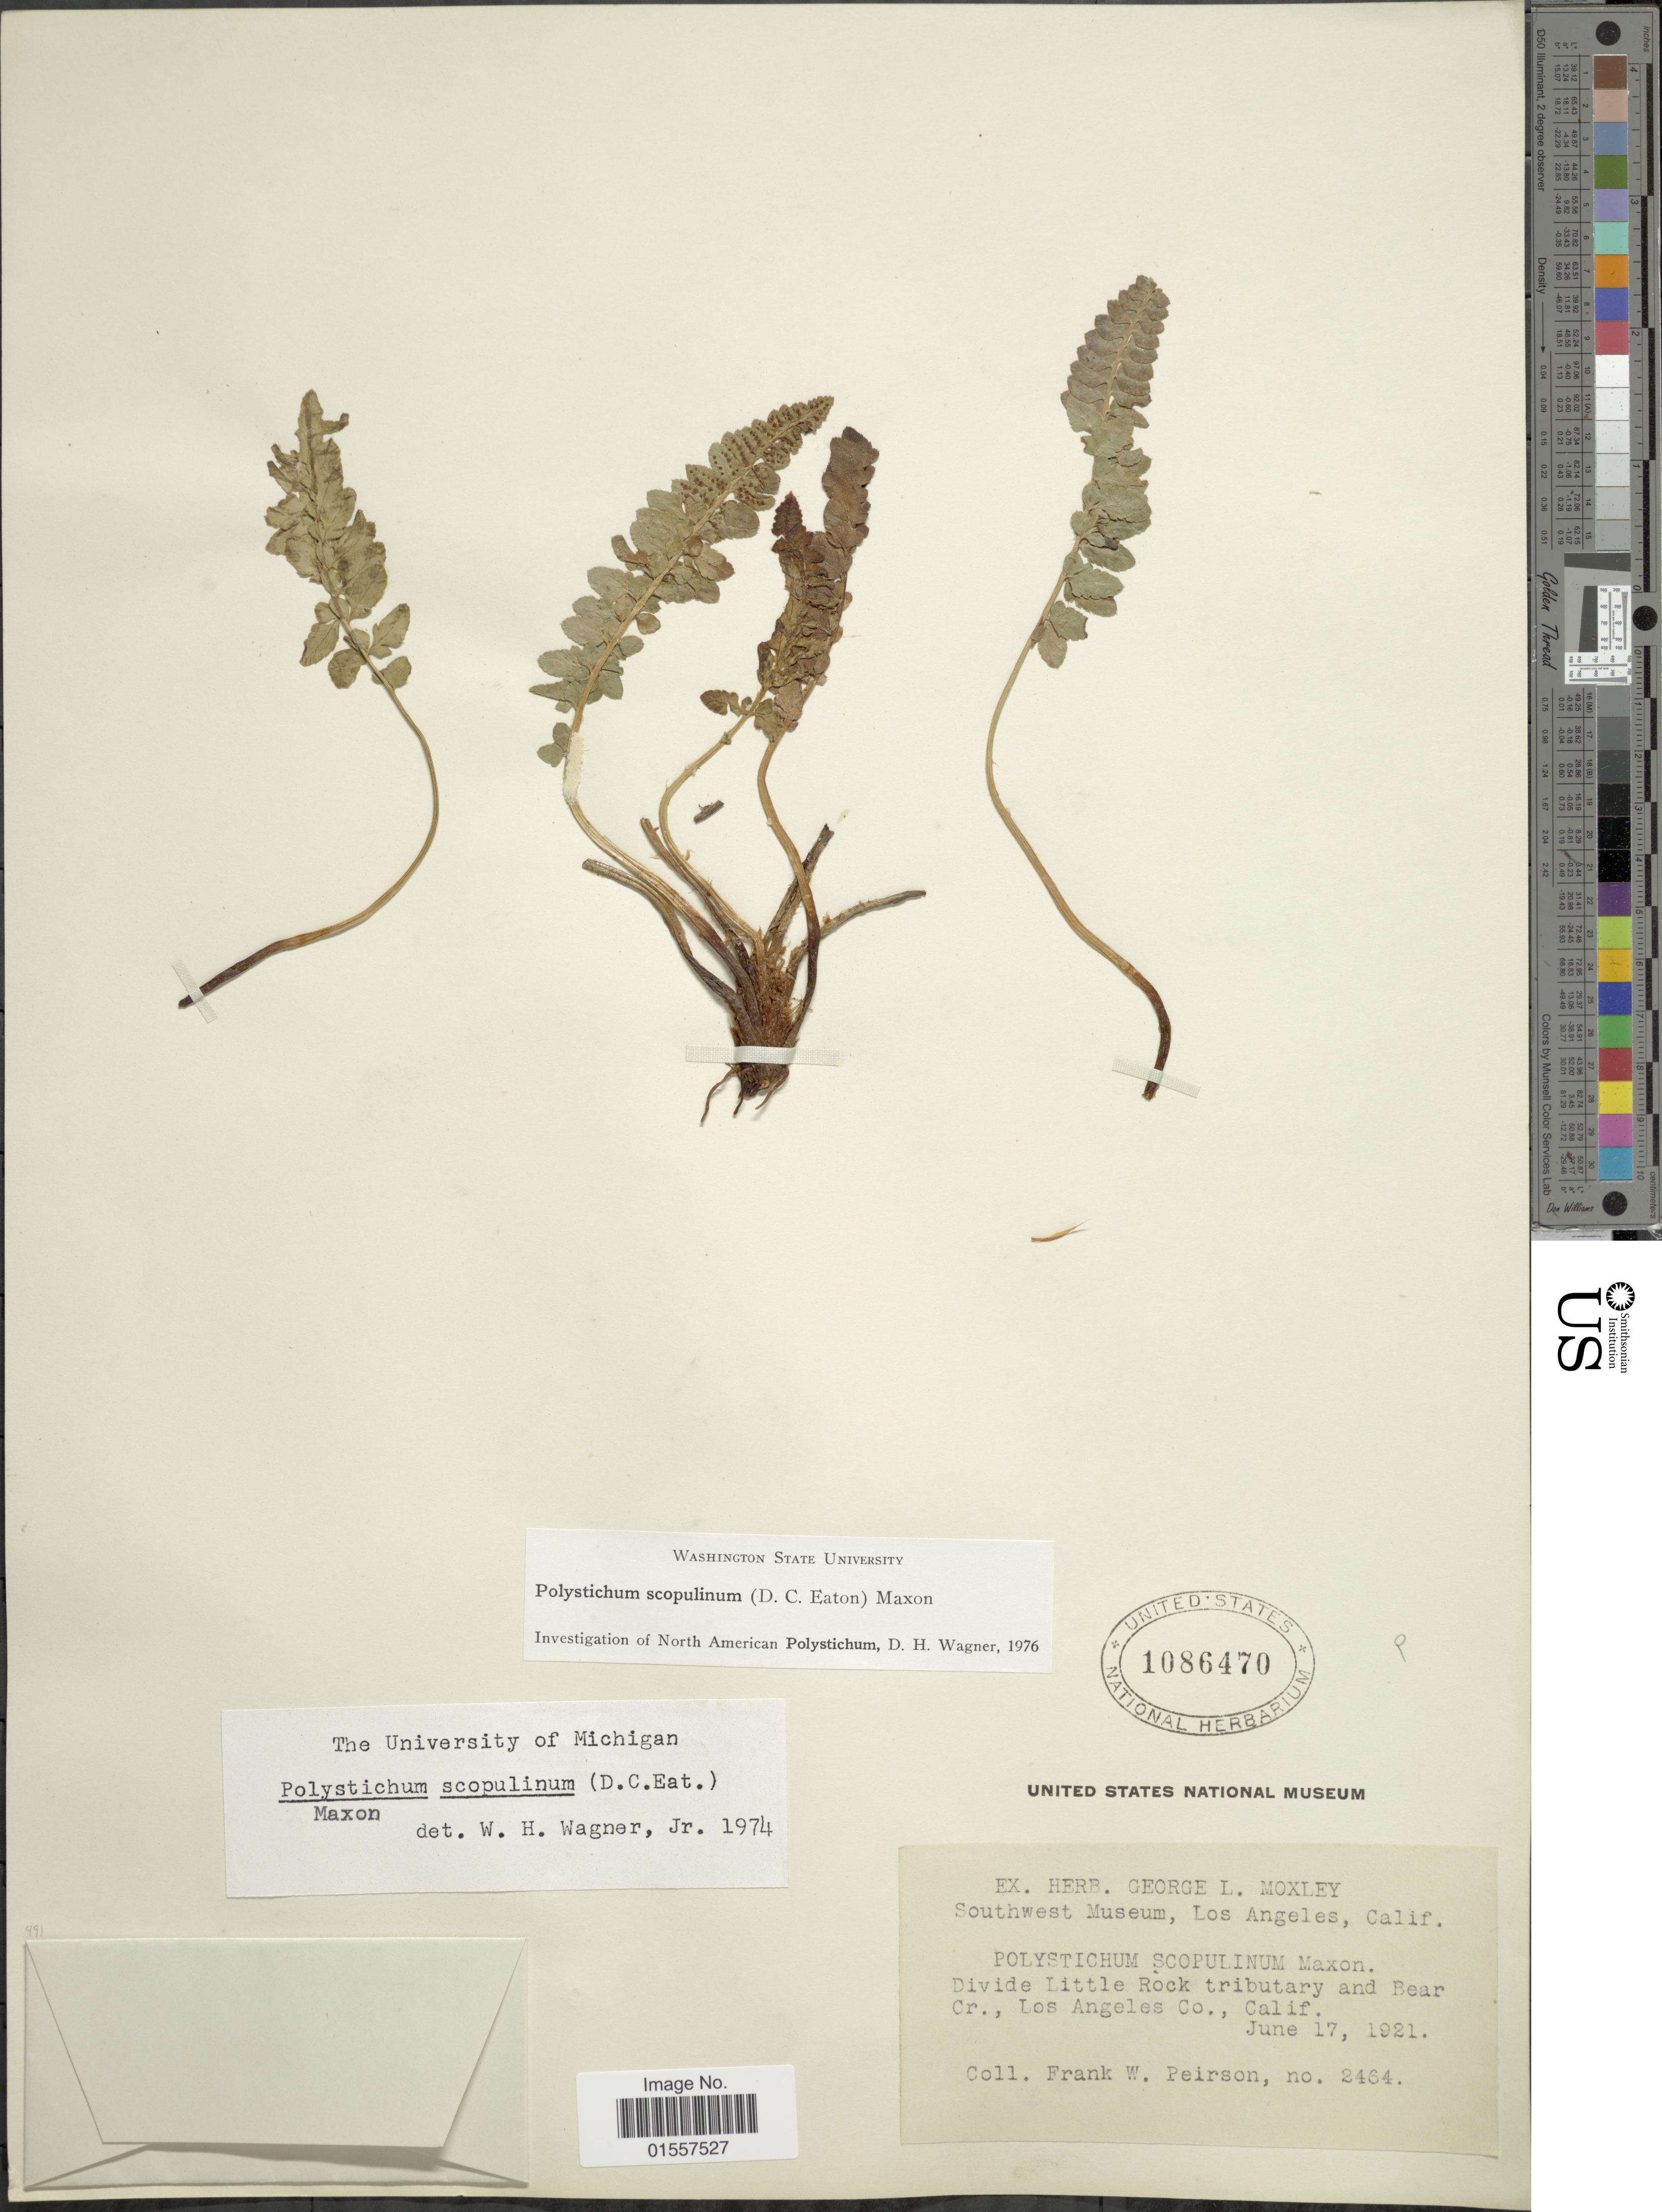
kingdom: Plantae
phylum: Tracheophyta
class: Polypodiopsida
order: Polypodiales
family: Dryopteridaceae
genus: Polystichum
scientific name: Polystichum scopulinum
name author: (D.C. Eaton) Maxon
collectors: F. Peirson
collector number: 2464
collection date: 1921-06-17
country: United States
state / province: California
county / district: Los Angeles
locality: Divide Little Rock tributary and Bear Cr., Los Angeles Co., Calif.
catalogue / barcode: US 1086470